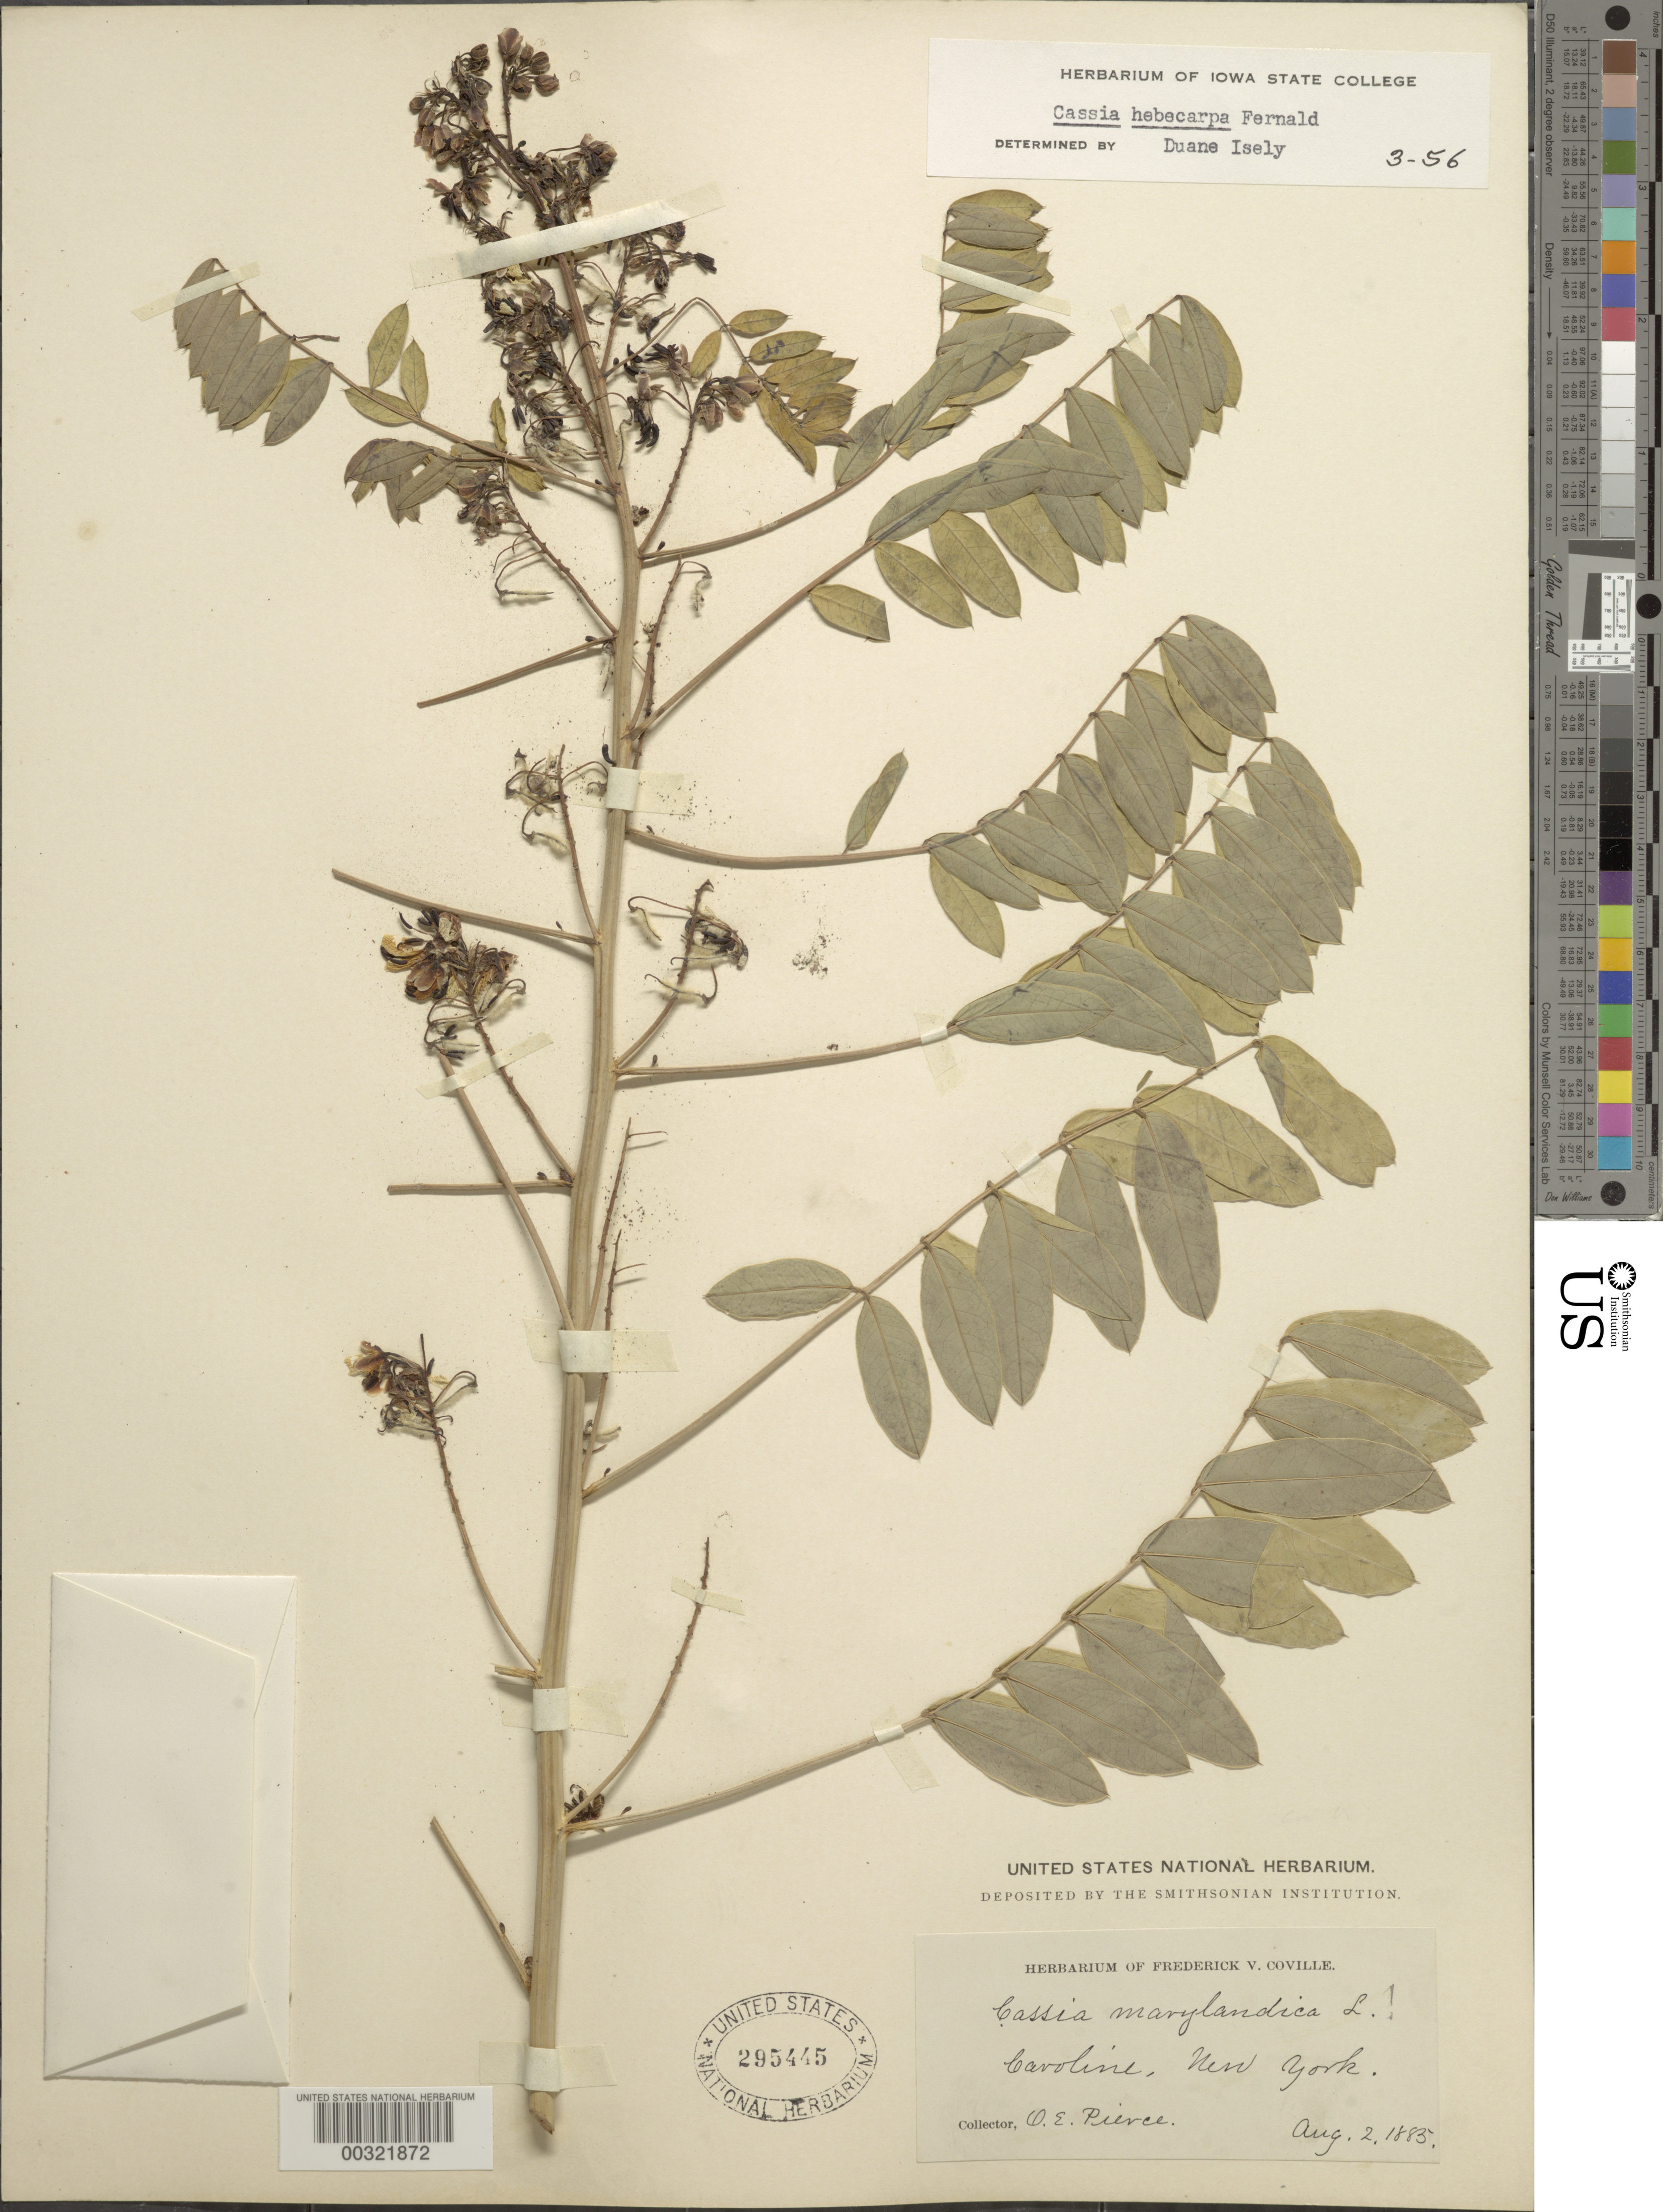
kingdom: Plantae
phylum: Tracheophyta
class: Magnoliopsida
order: Fabales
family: Fabaceae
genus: Senna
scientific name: Senna hebecarpa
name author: (Fernald) H.S. Irwin & Barneby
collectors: O. Pierce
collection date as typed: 02 Aug 1885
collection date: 1885-08-02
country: United States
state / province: New York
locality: Caroline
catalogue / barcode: US 295445